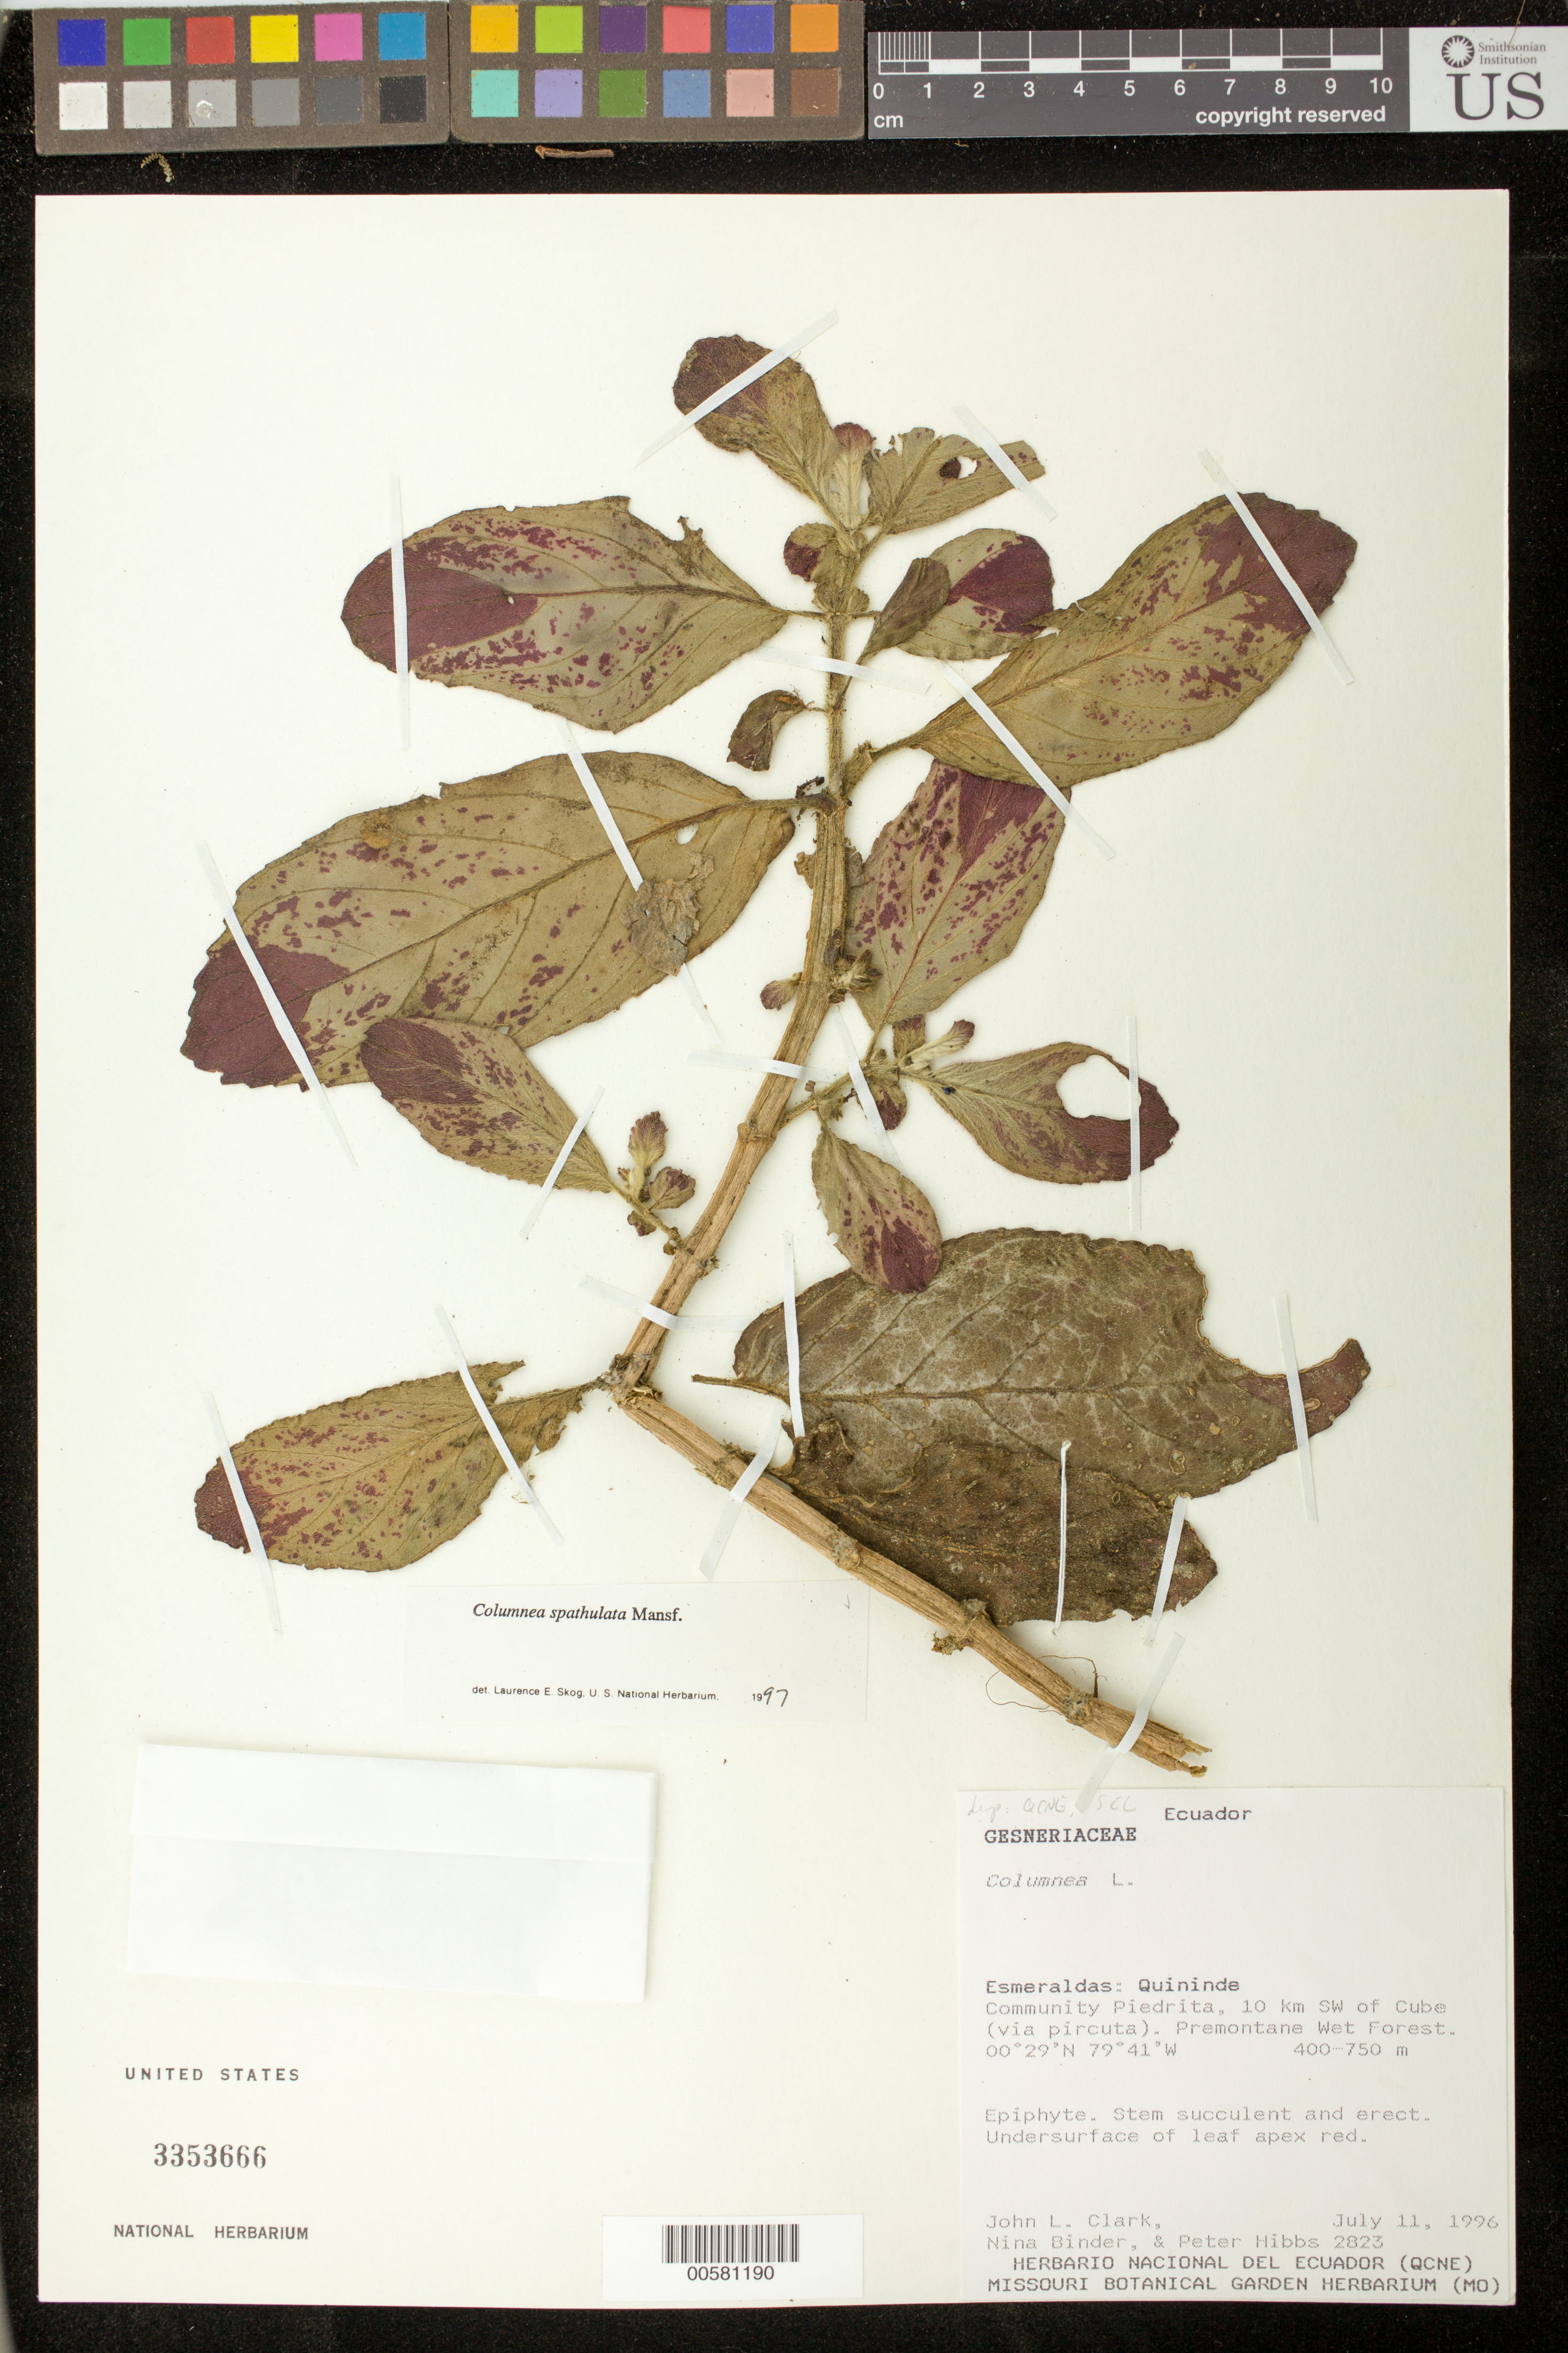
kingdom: Plantae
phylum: Tracheophyta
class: Magnoliopsida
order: Lamiales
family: Gesneriaceae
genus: Columnea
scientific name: Columnea spathulata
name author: Mansf.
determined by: Skog, Laurence E.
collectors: J. L. Clark, N. Binder & P. Hibbs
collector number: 2823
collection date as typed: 11 Jul 1996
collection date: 1996-07-11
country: Ecuador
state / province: Esmeraldas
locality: Quininde, community Piedrita, 10 km SW of Cube (via pircuta)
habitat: Premontane wet forest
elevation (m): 400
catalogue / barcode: US 3353666